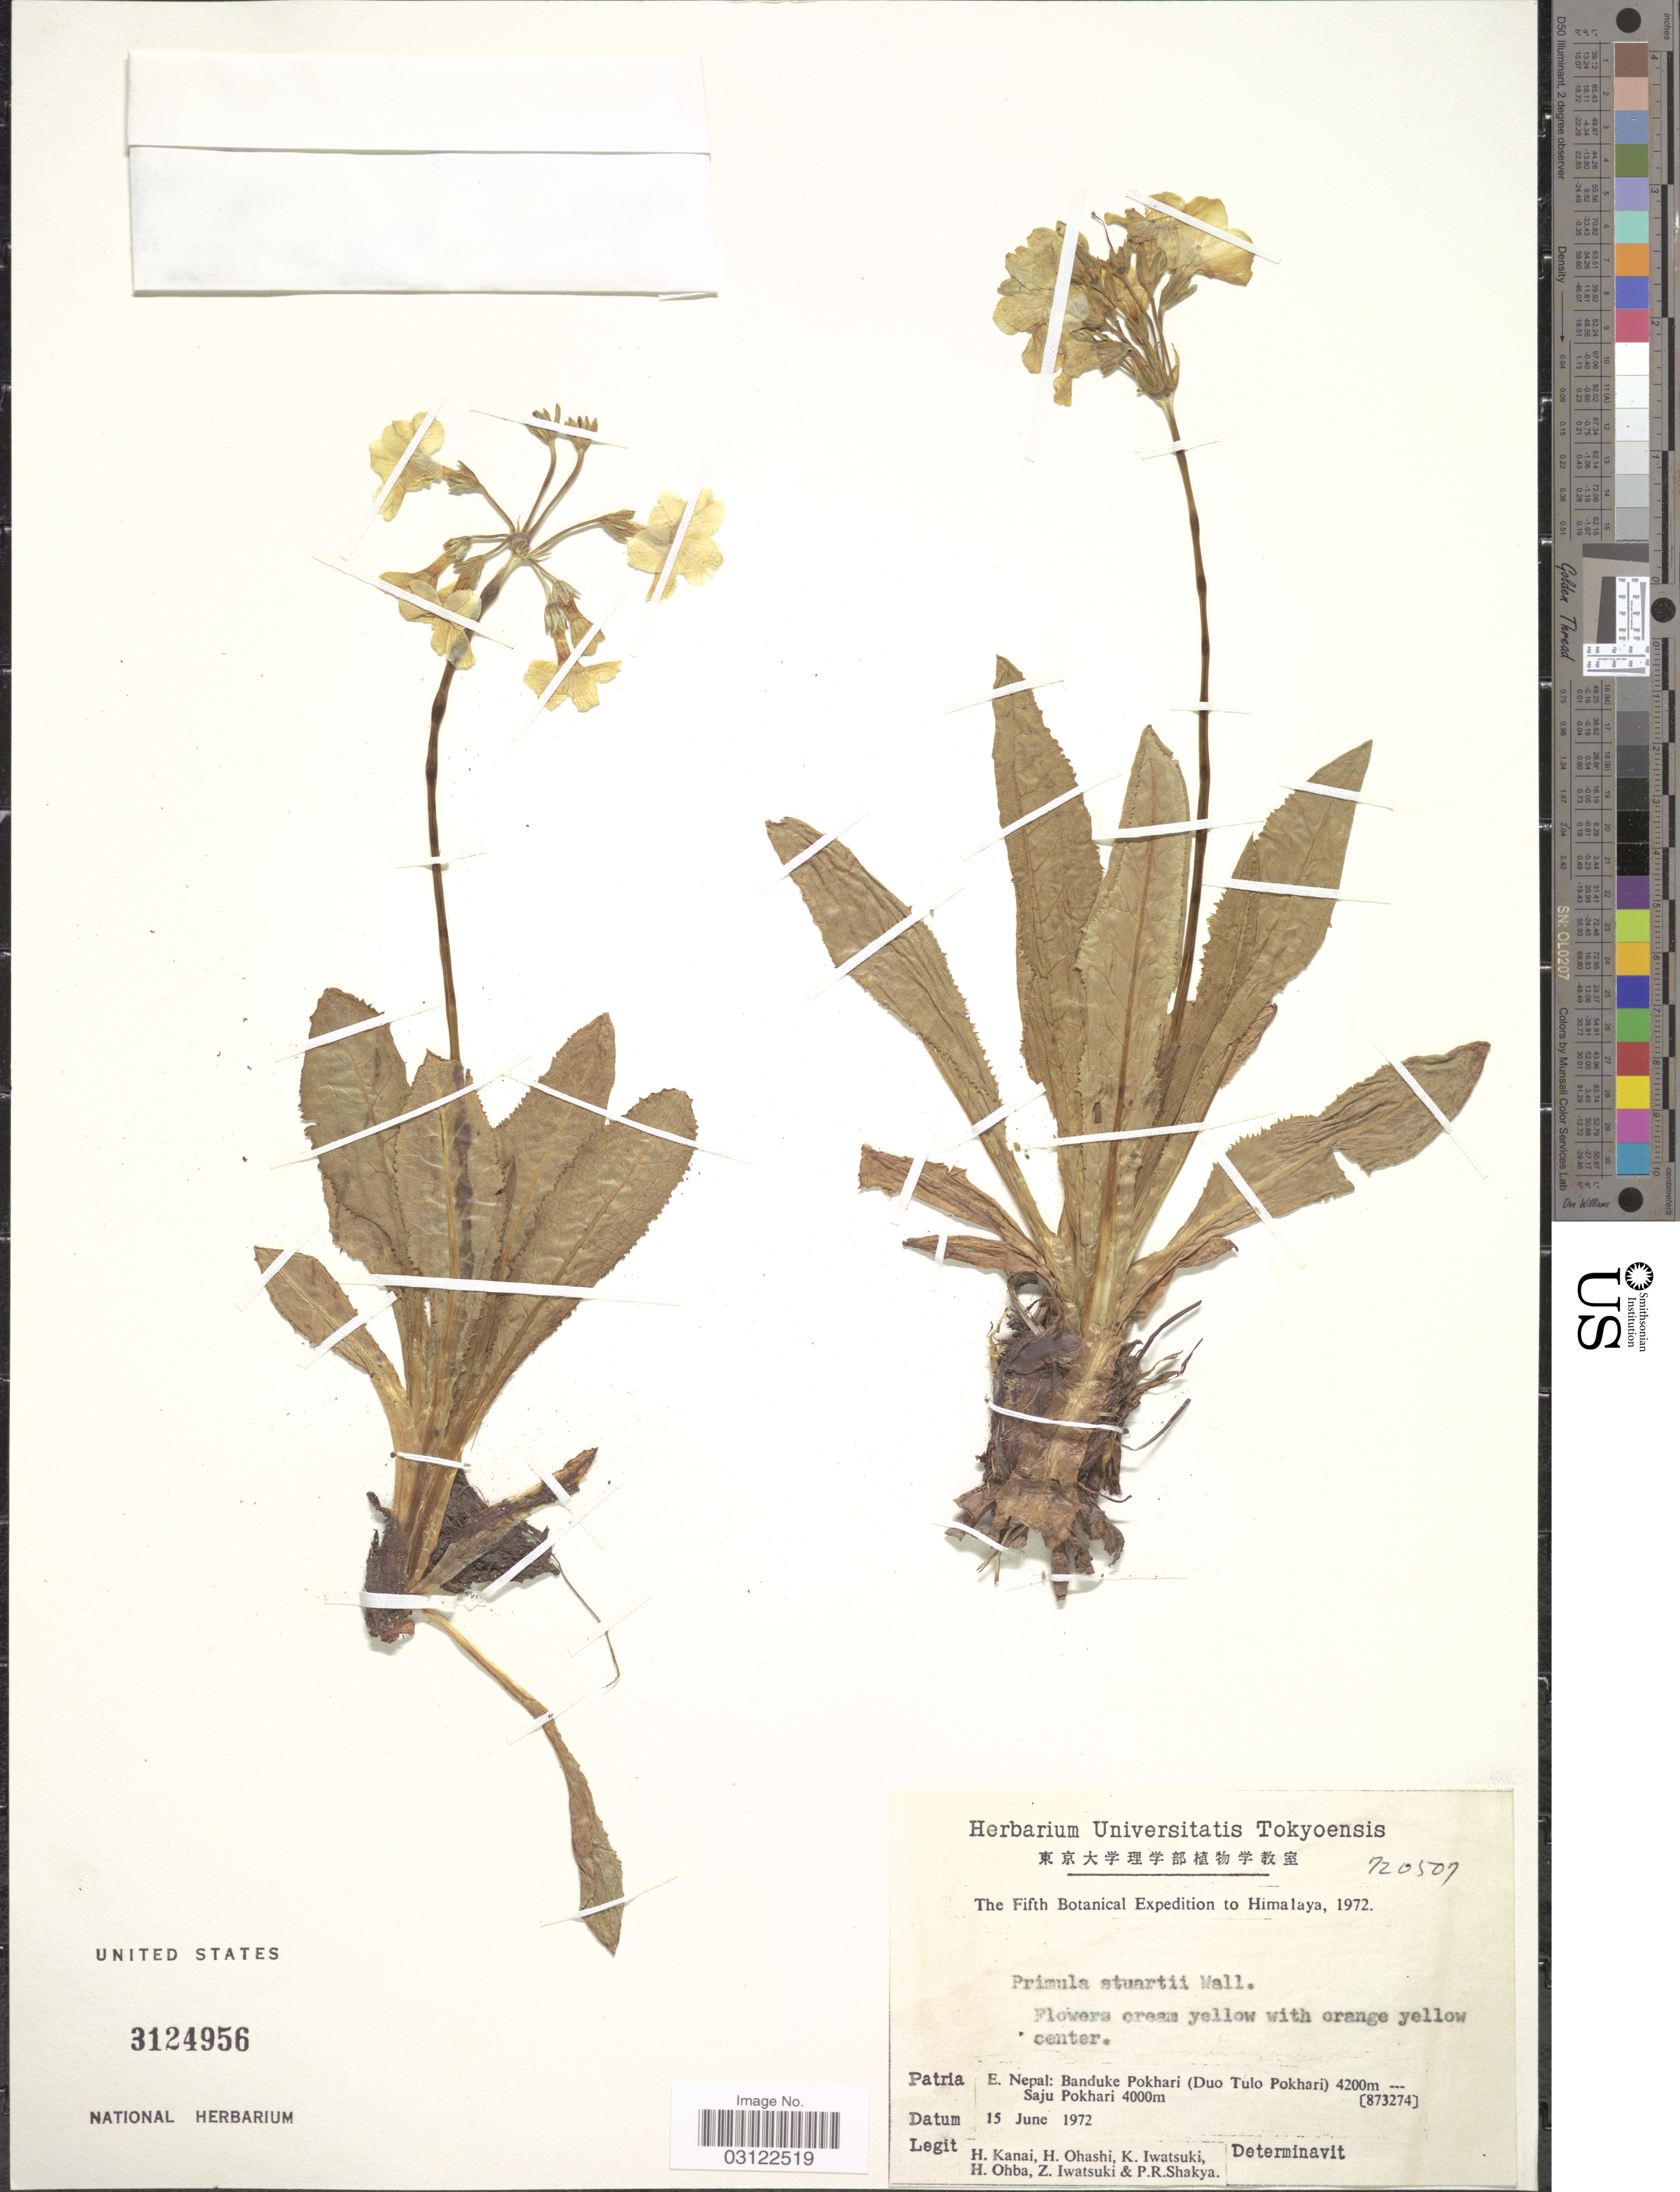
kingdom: Plantae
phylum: Tracheophyta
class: Magnoliopsida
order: Ericales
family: Primulaceae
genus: Primula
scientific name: Primula stuartii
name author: Wall.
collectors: H. Kanai, H. Ohashi, K. Iwatsuki, H. Ohba & et al.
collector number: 720509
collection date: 1972-06-15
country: Nepal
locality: Himalaya. E. Nepal: Banduke Pokhari (Duo Tulo Pokhari) -- Saju Pokhari.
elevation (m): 4000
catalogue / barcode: US 3124956